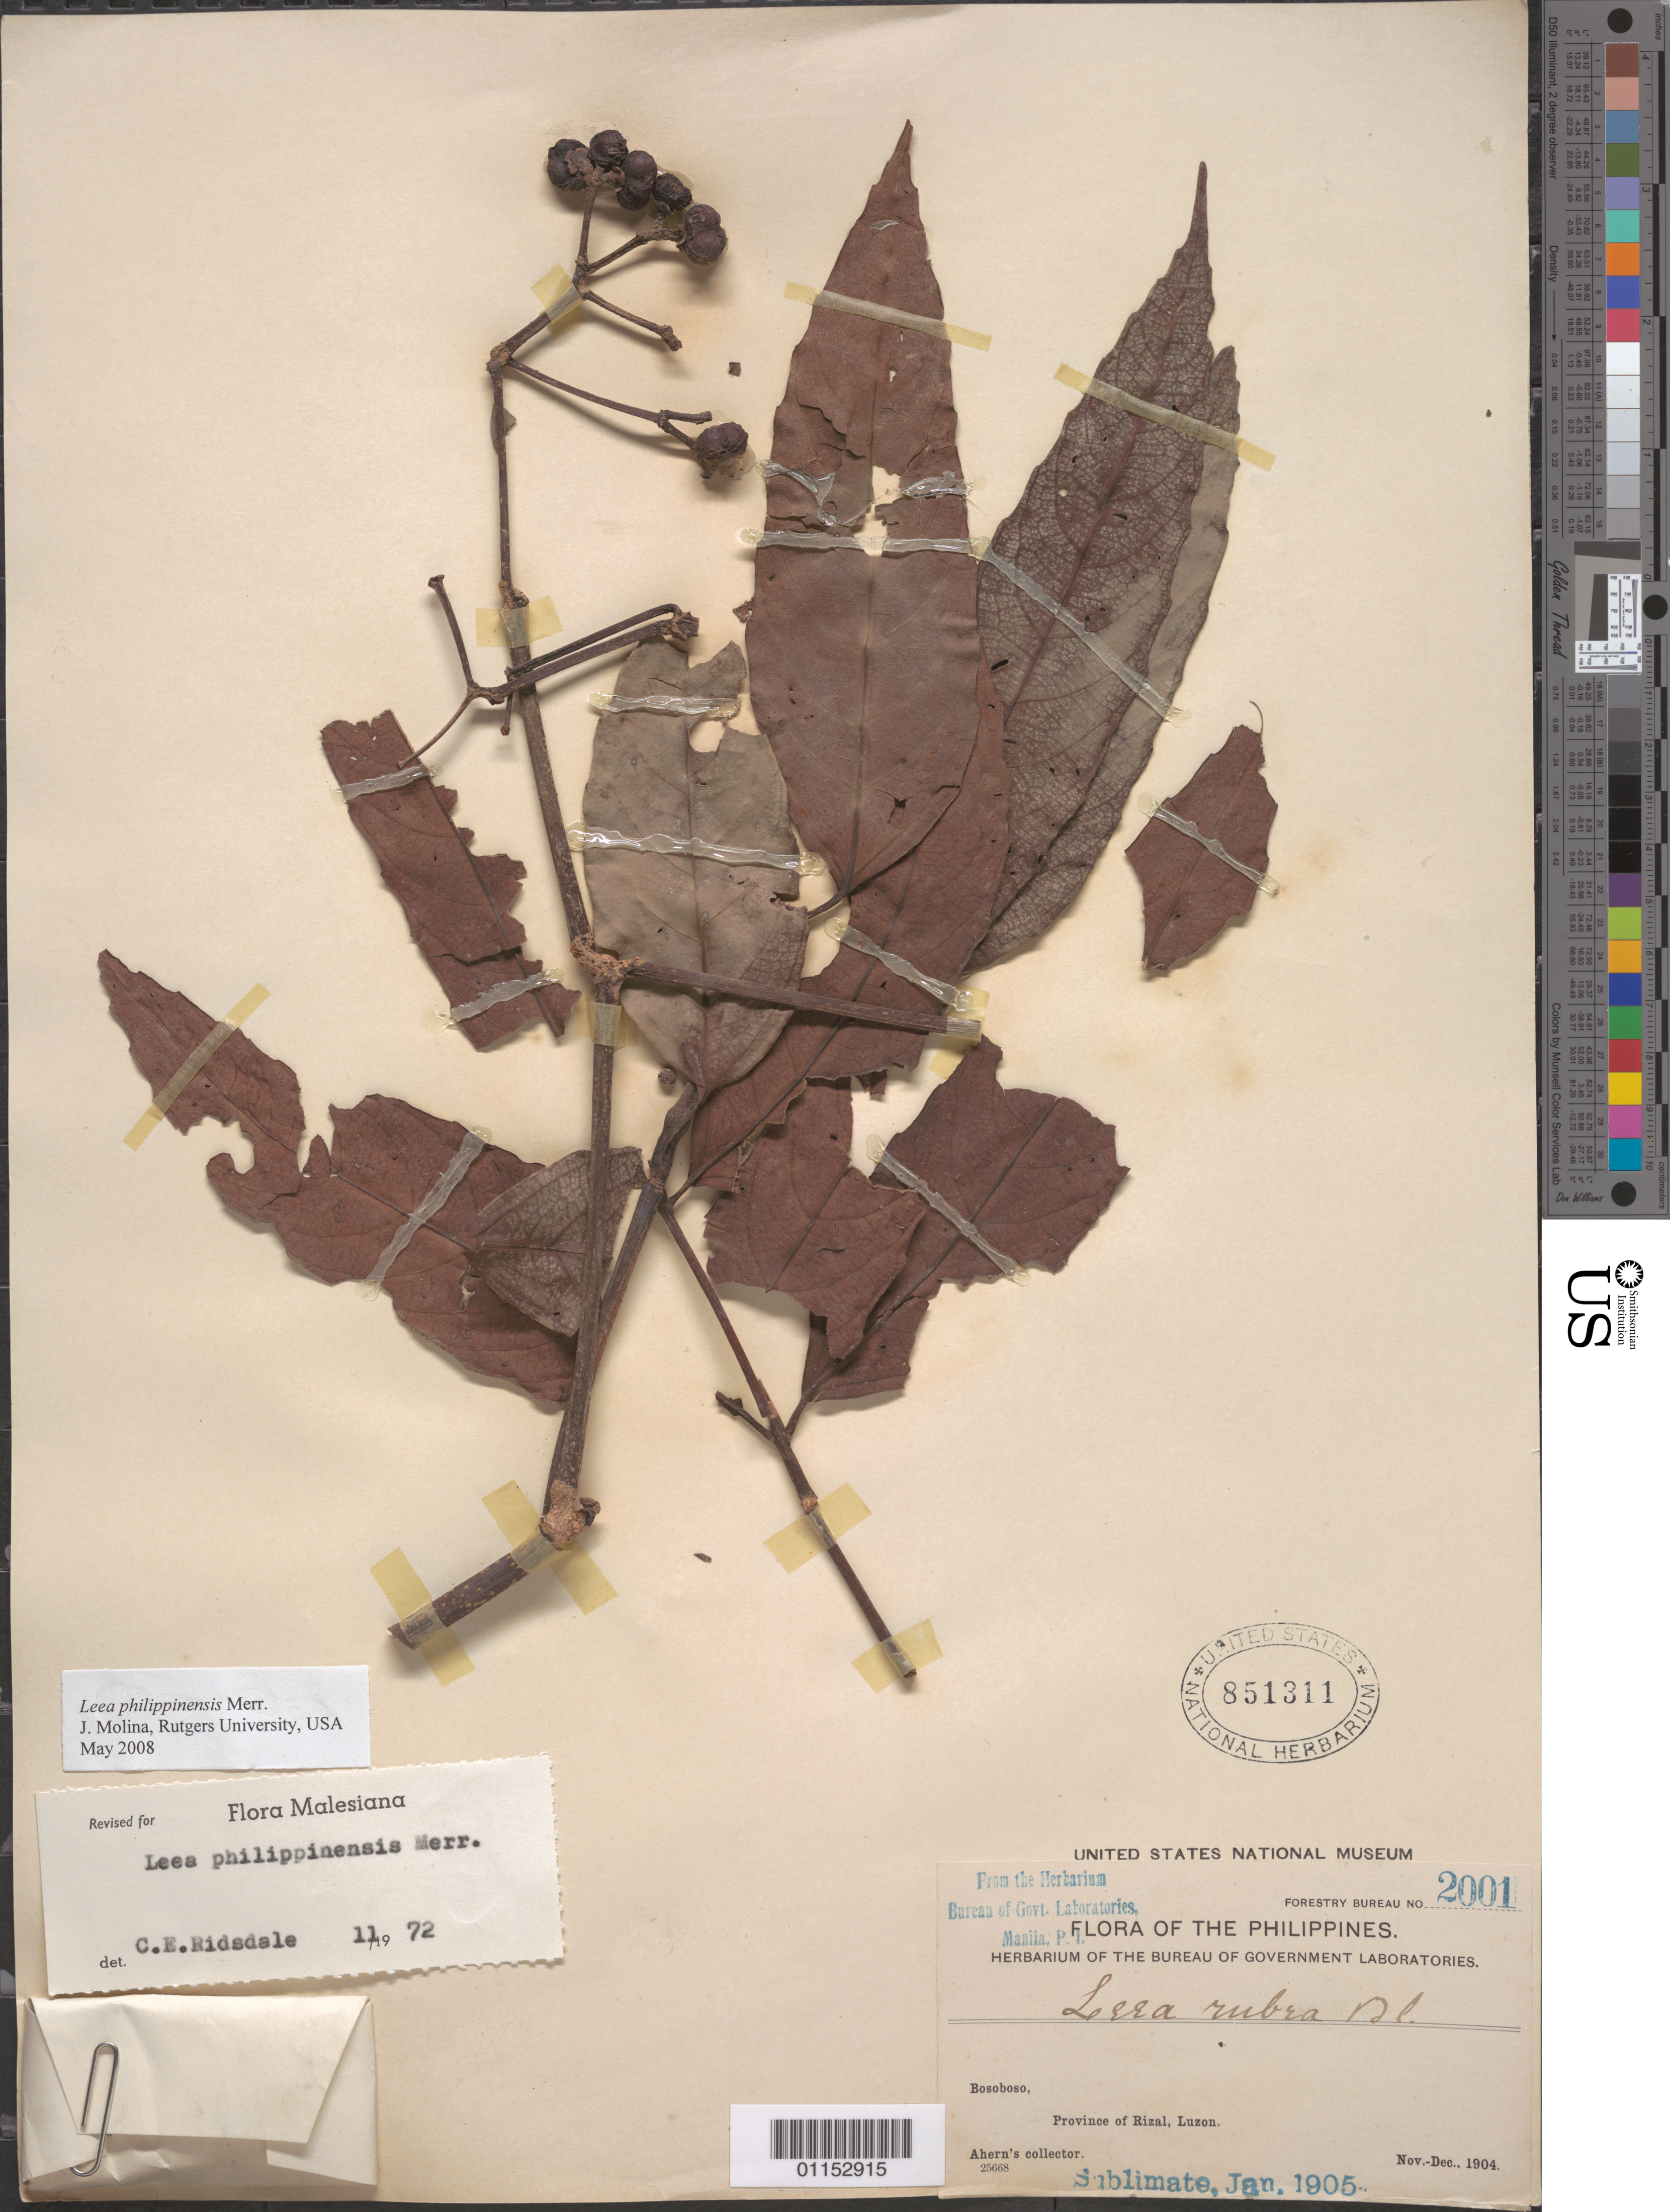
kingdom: Plantae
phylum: Tracheophyta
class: Magnoliopsida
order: Vitales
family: Vitaceae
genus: Leea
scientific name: Leea philippinensis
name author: Merr.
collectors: G. Ahern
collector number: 2001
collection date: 1904-11/1904-12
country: Philippines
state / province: Calabarzon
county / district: Rizal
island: Luzon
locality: Bosoboso. Luzon.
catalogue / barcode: US 851311